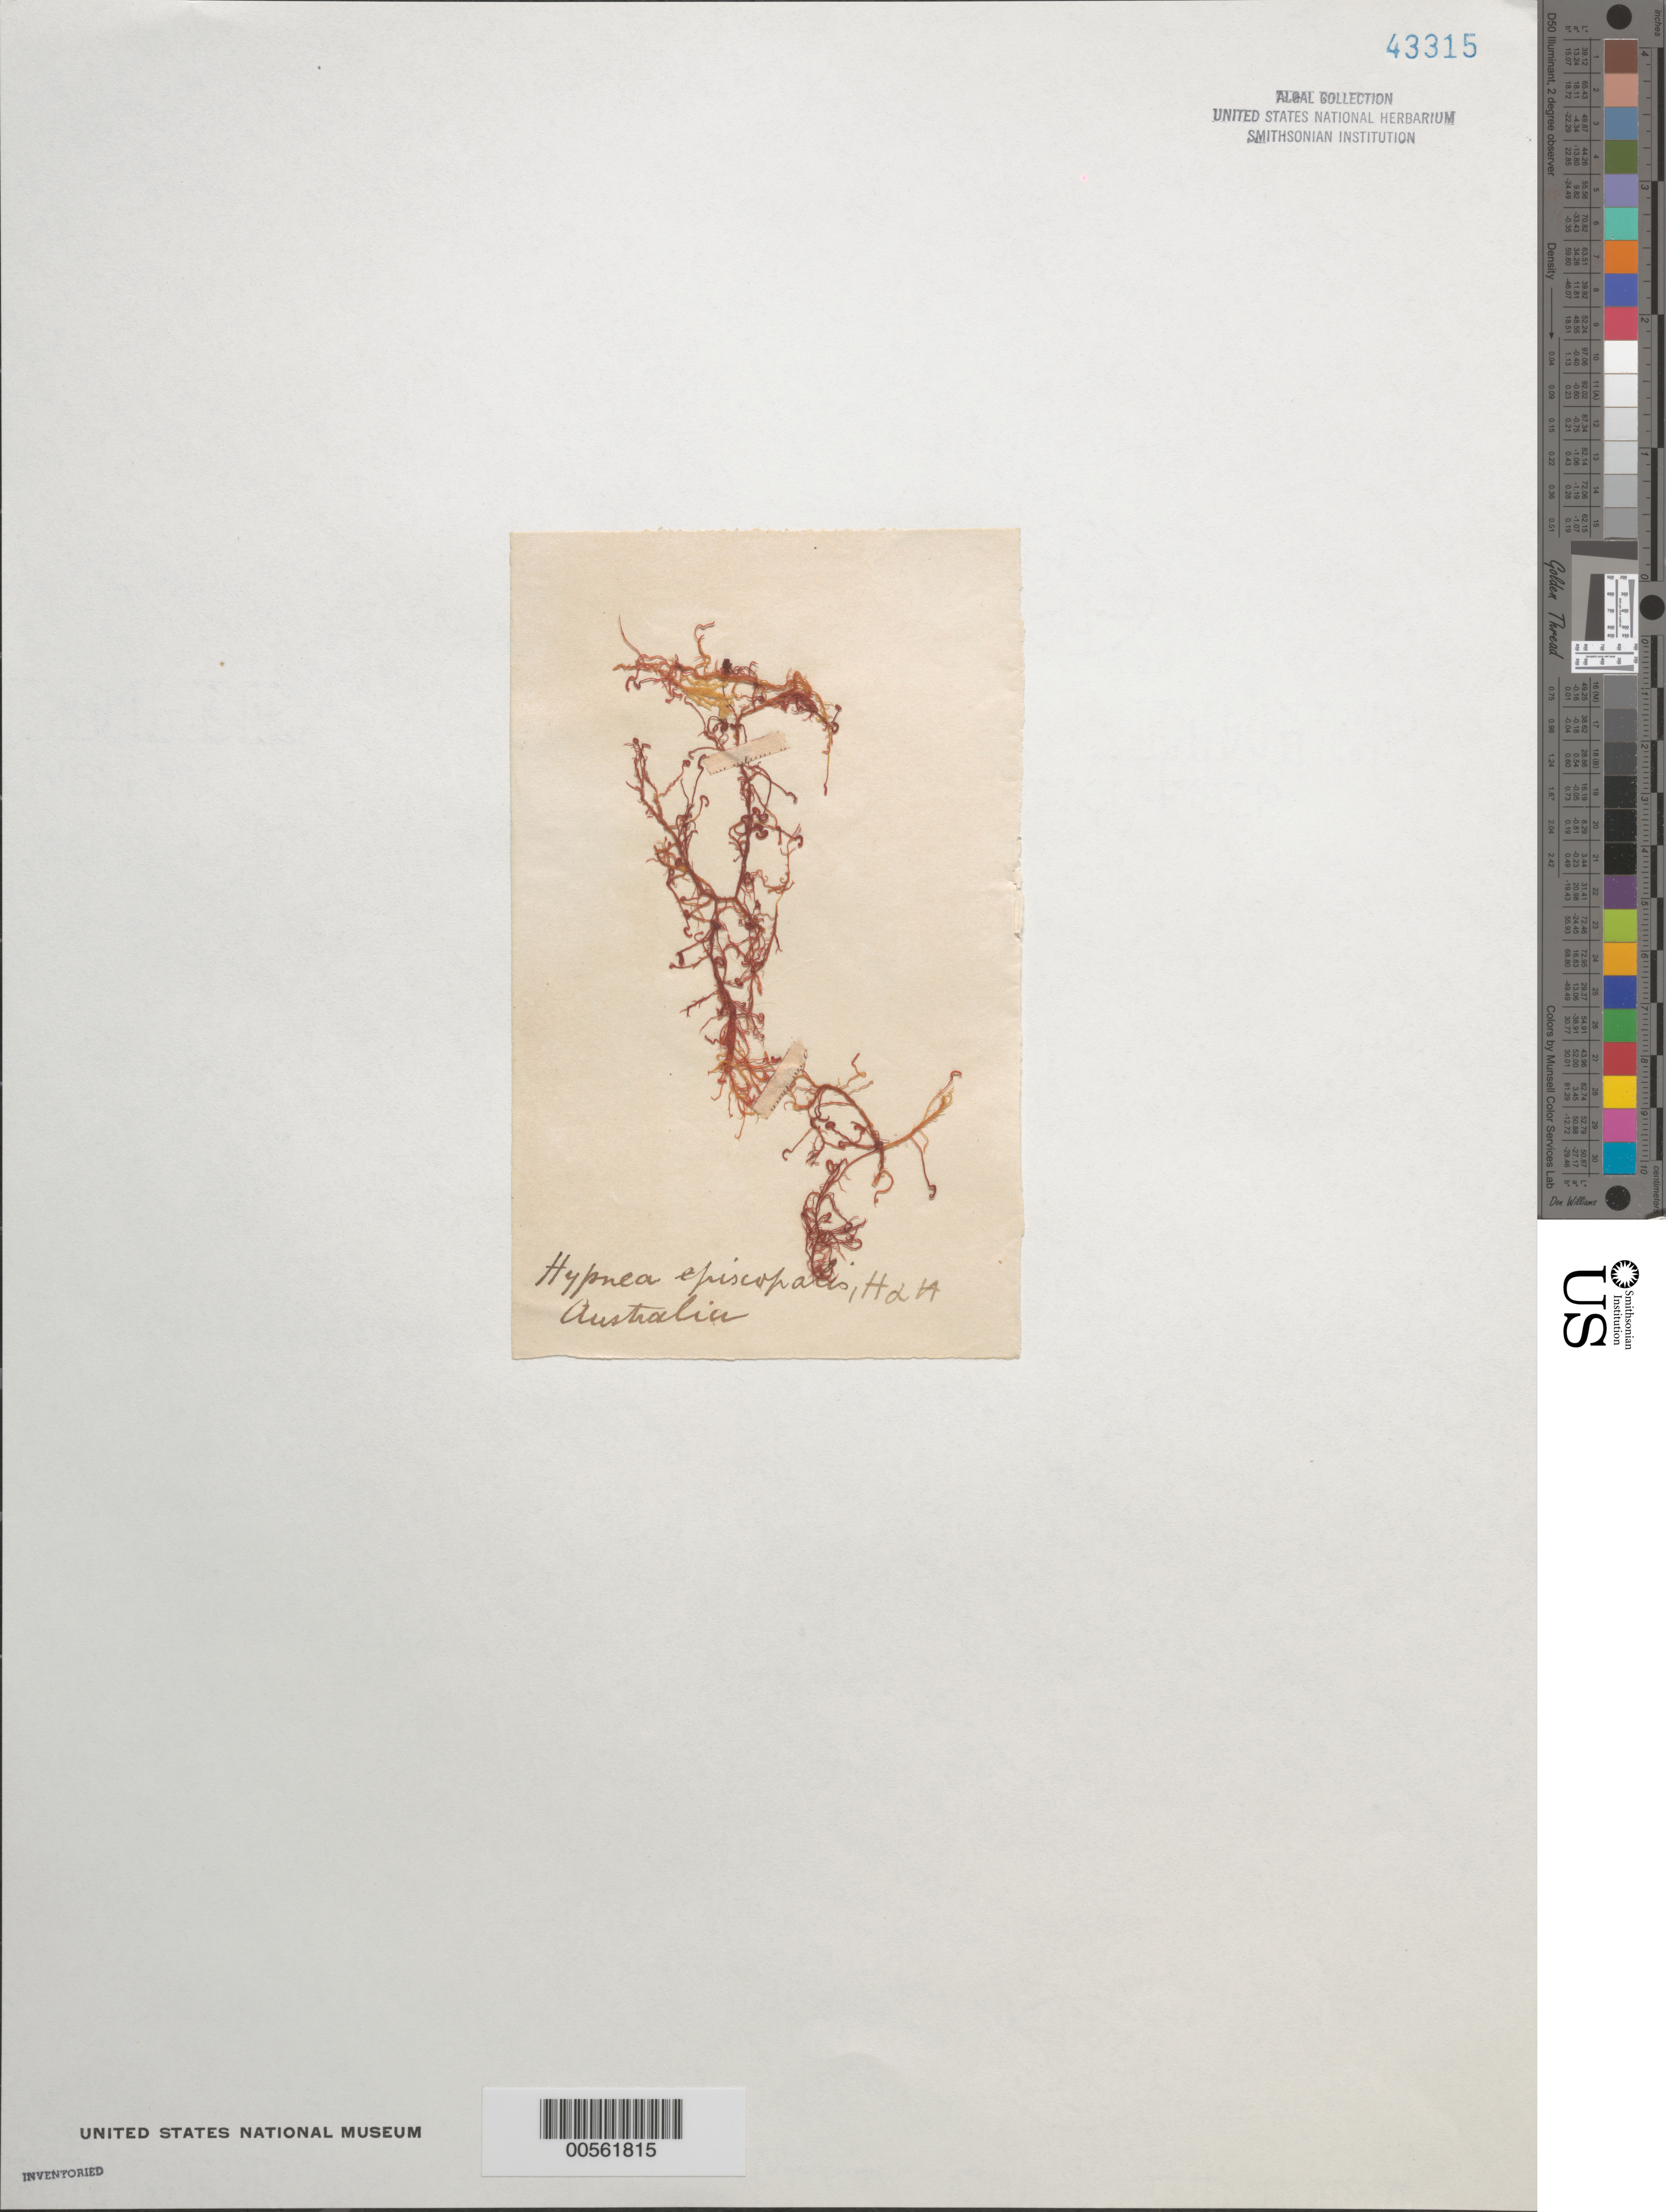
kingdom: Plantae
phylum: Rhodophyta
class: Florideophyceae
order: Gigartinales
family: Cystocloniaceae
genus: Hypnea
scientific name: Hypnea ramentacea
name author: (C. Agardh) J. Agardh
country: Australia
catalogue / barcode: US 43315